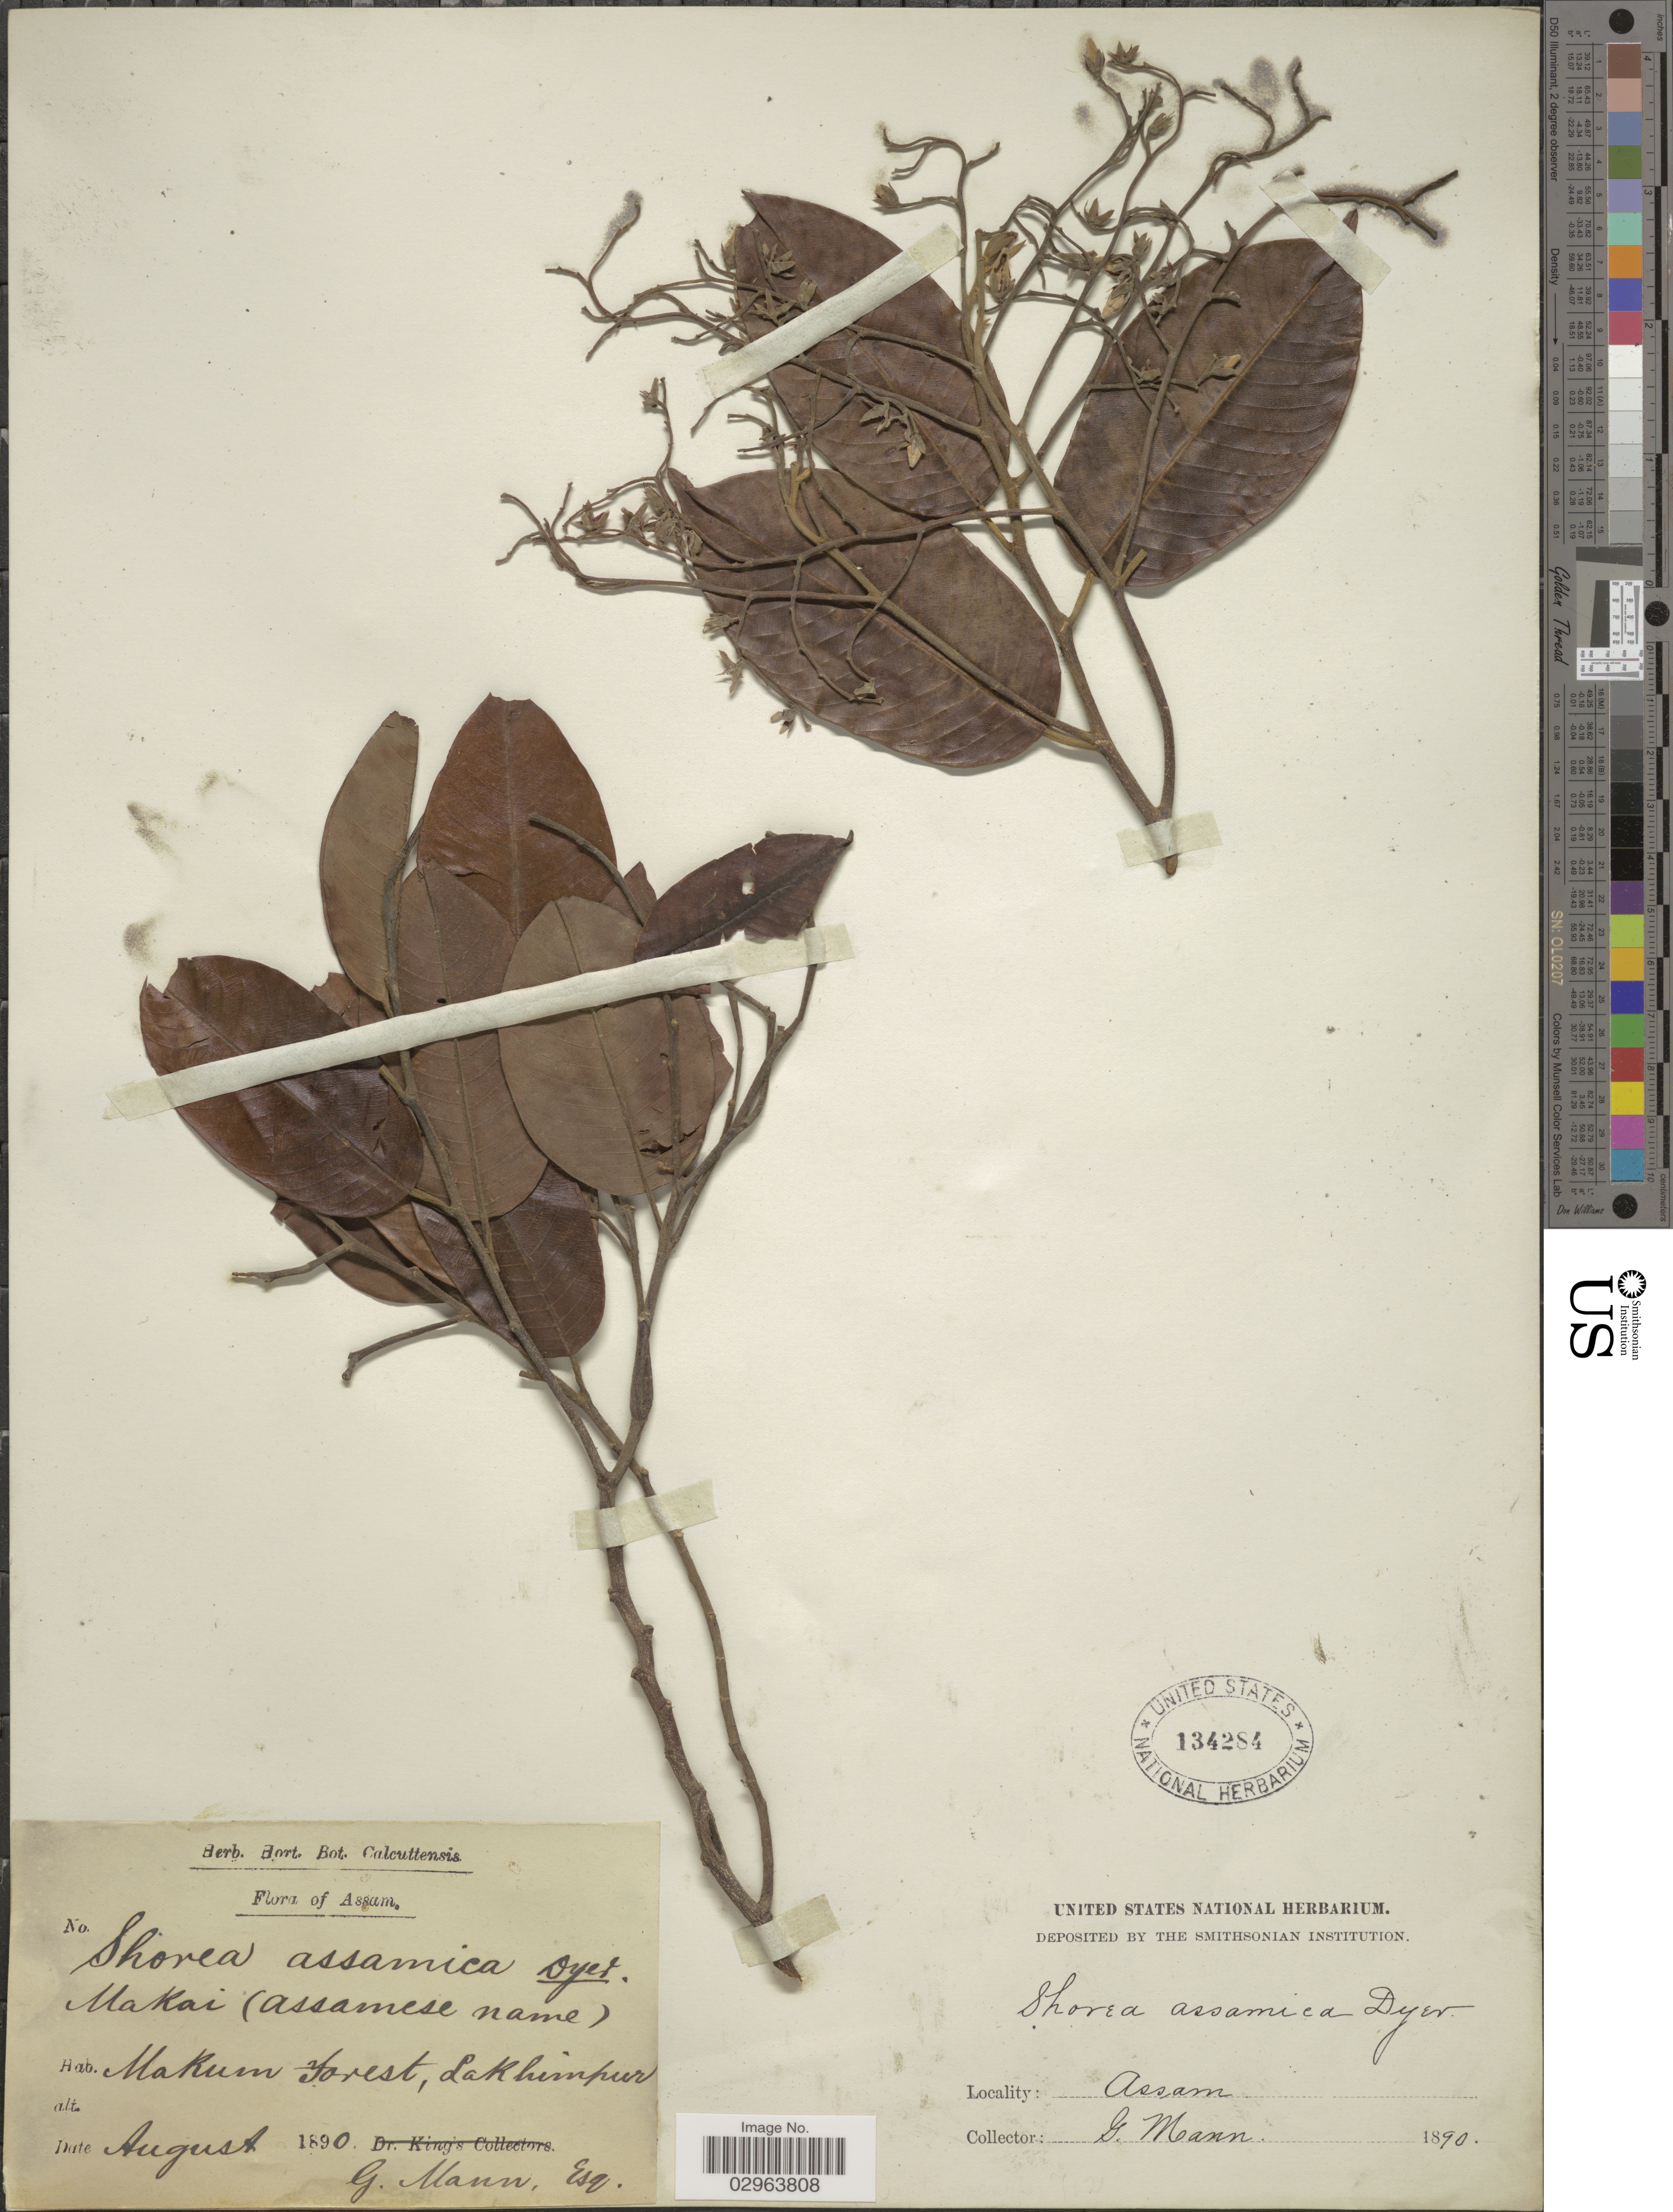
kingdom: Plantae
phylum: Tracheophyta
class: Magnoliopsida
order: Malvales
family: Dipterocarpaceae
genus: Anthoshorea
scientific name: Anthoshorea assamica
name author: (Dyer) P.S. Ashton & J. Heck.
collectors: G. Mann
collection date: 1890-08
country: India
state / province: Assam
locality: Makum Forest, Lakhimpur.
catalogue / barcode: US 134284